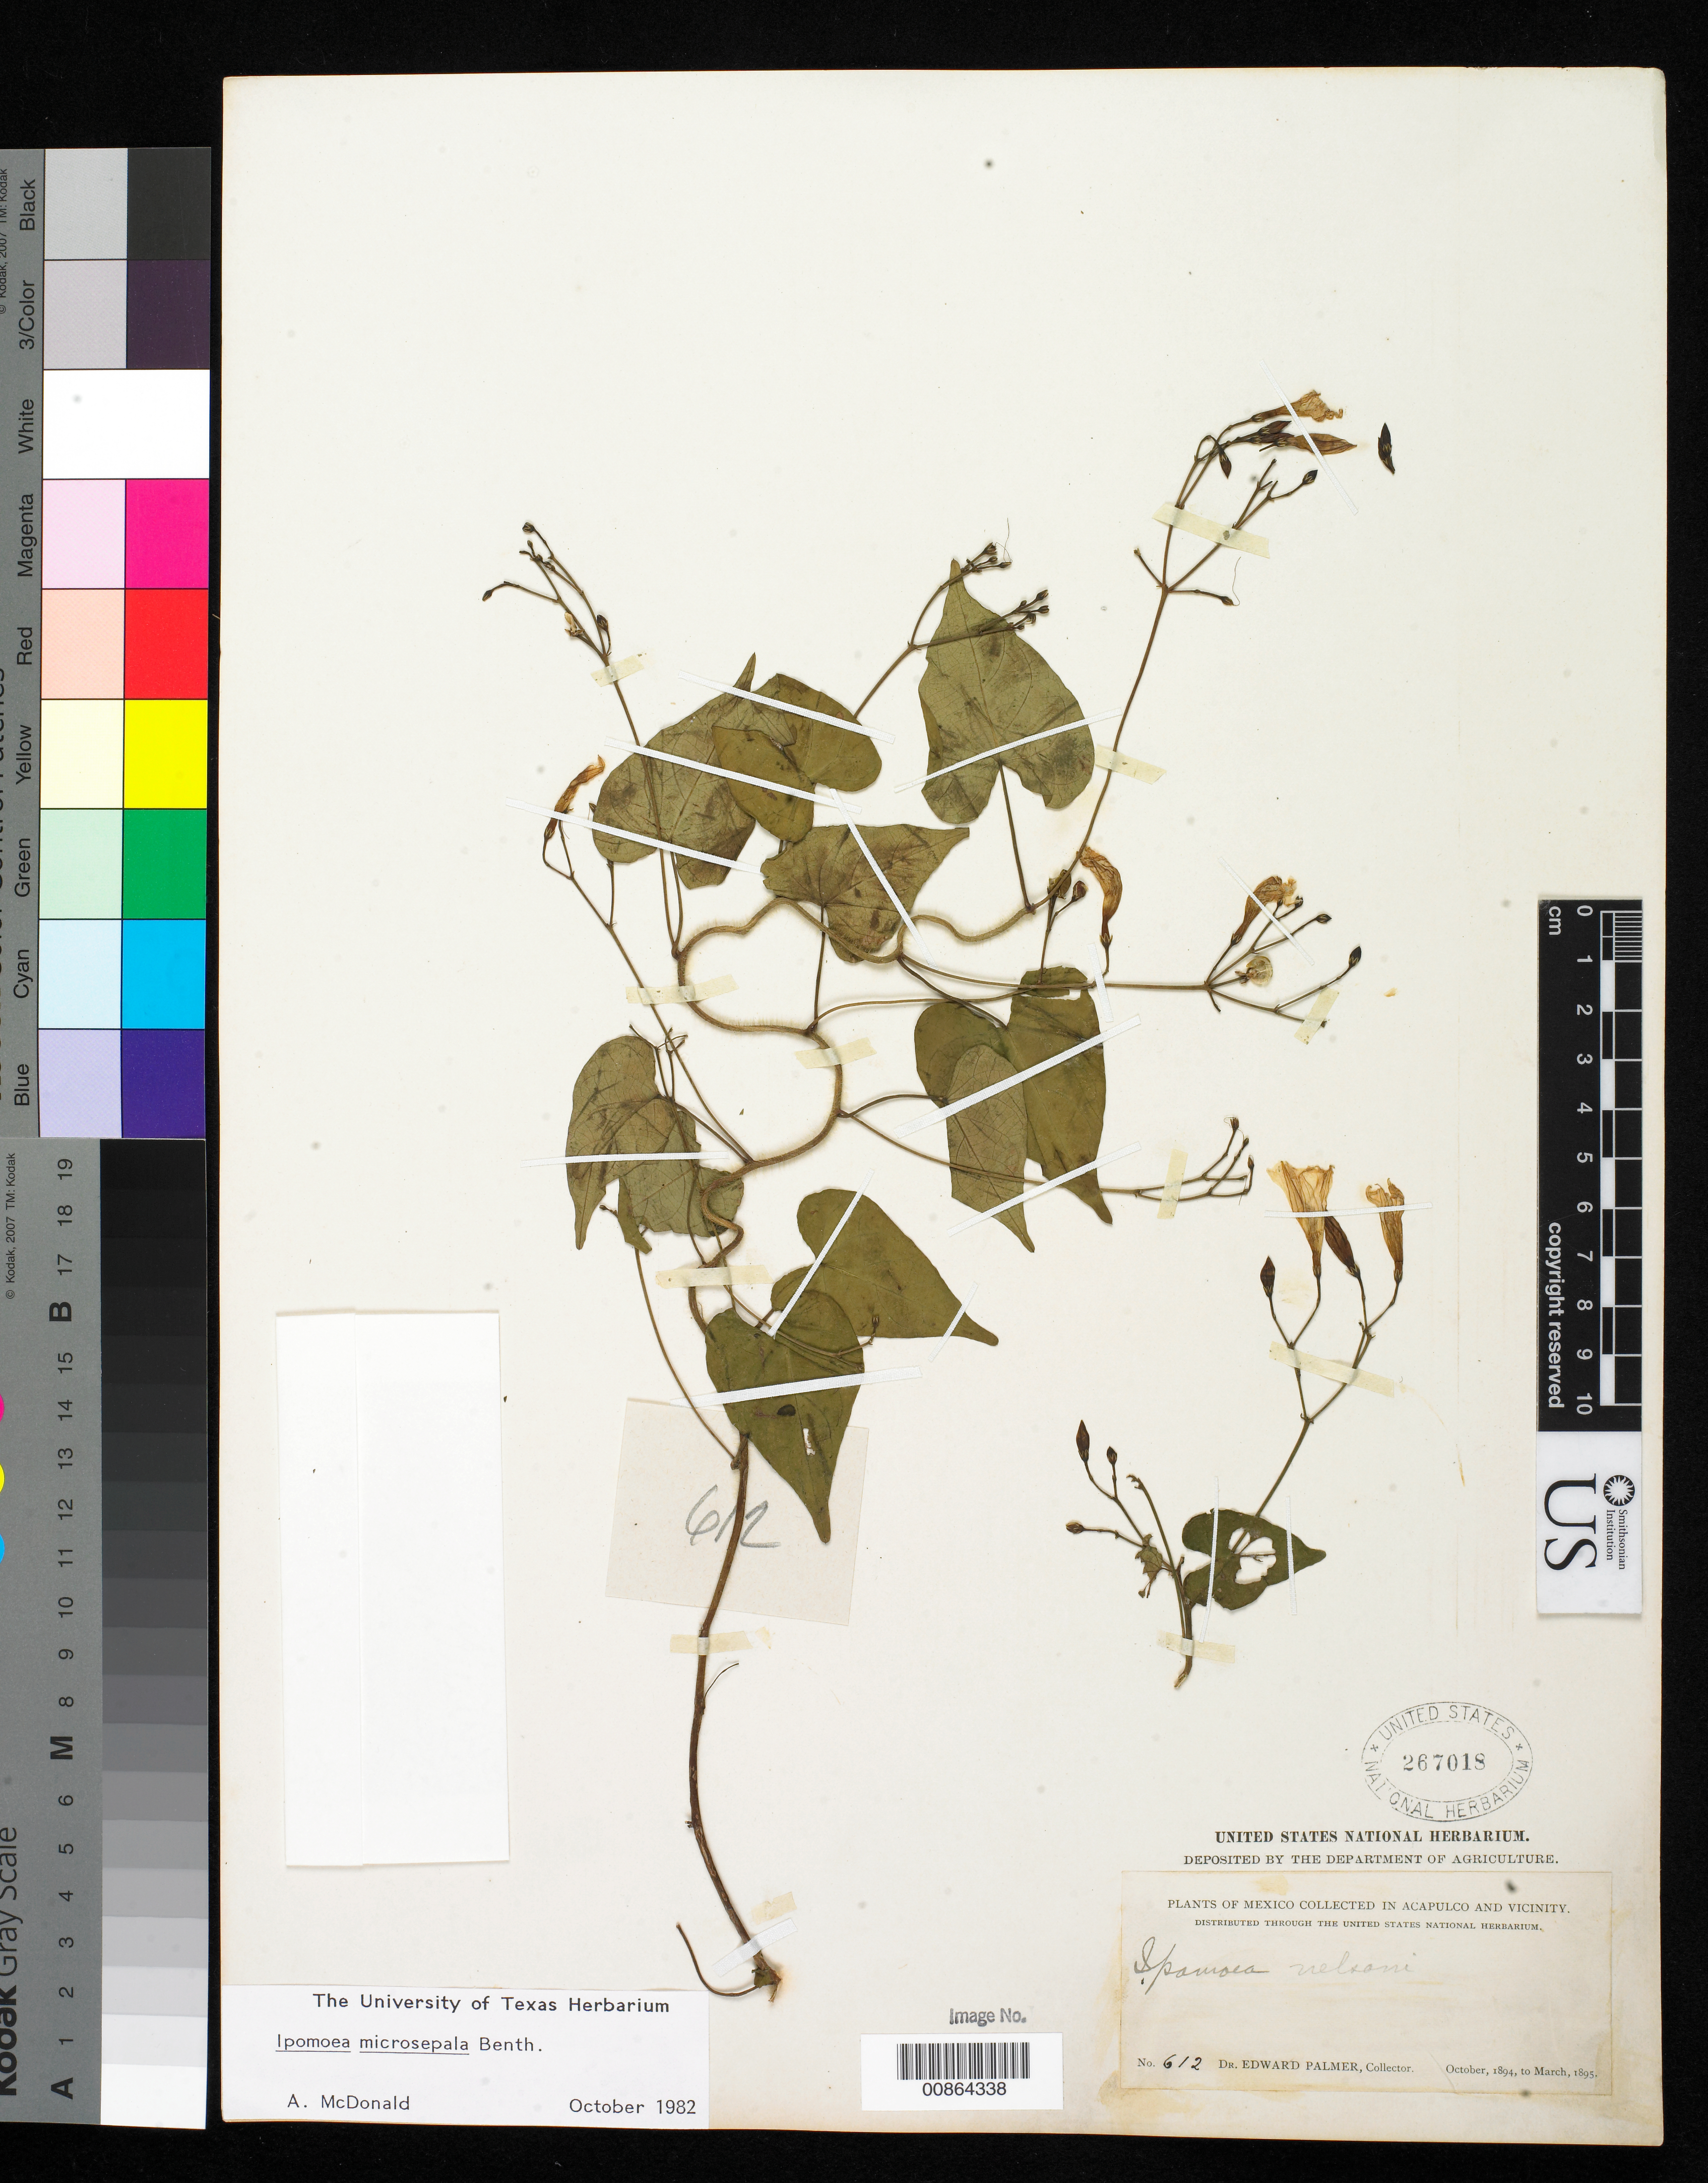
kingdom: Plantae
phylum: Tracheophyta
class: Magnoliopsida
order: Solanales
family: Convolvulaceae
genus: Ipomoea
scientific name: Ipomoea microsepala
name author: Benth.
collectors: E. Palmer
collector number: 612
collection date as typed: Oct 1894 to -- Mar 1895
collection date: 1894-10/1895-03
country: Mexico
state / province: Guerrero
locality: Acapulco, Guerrero and vicinity.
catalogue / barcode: US 267018